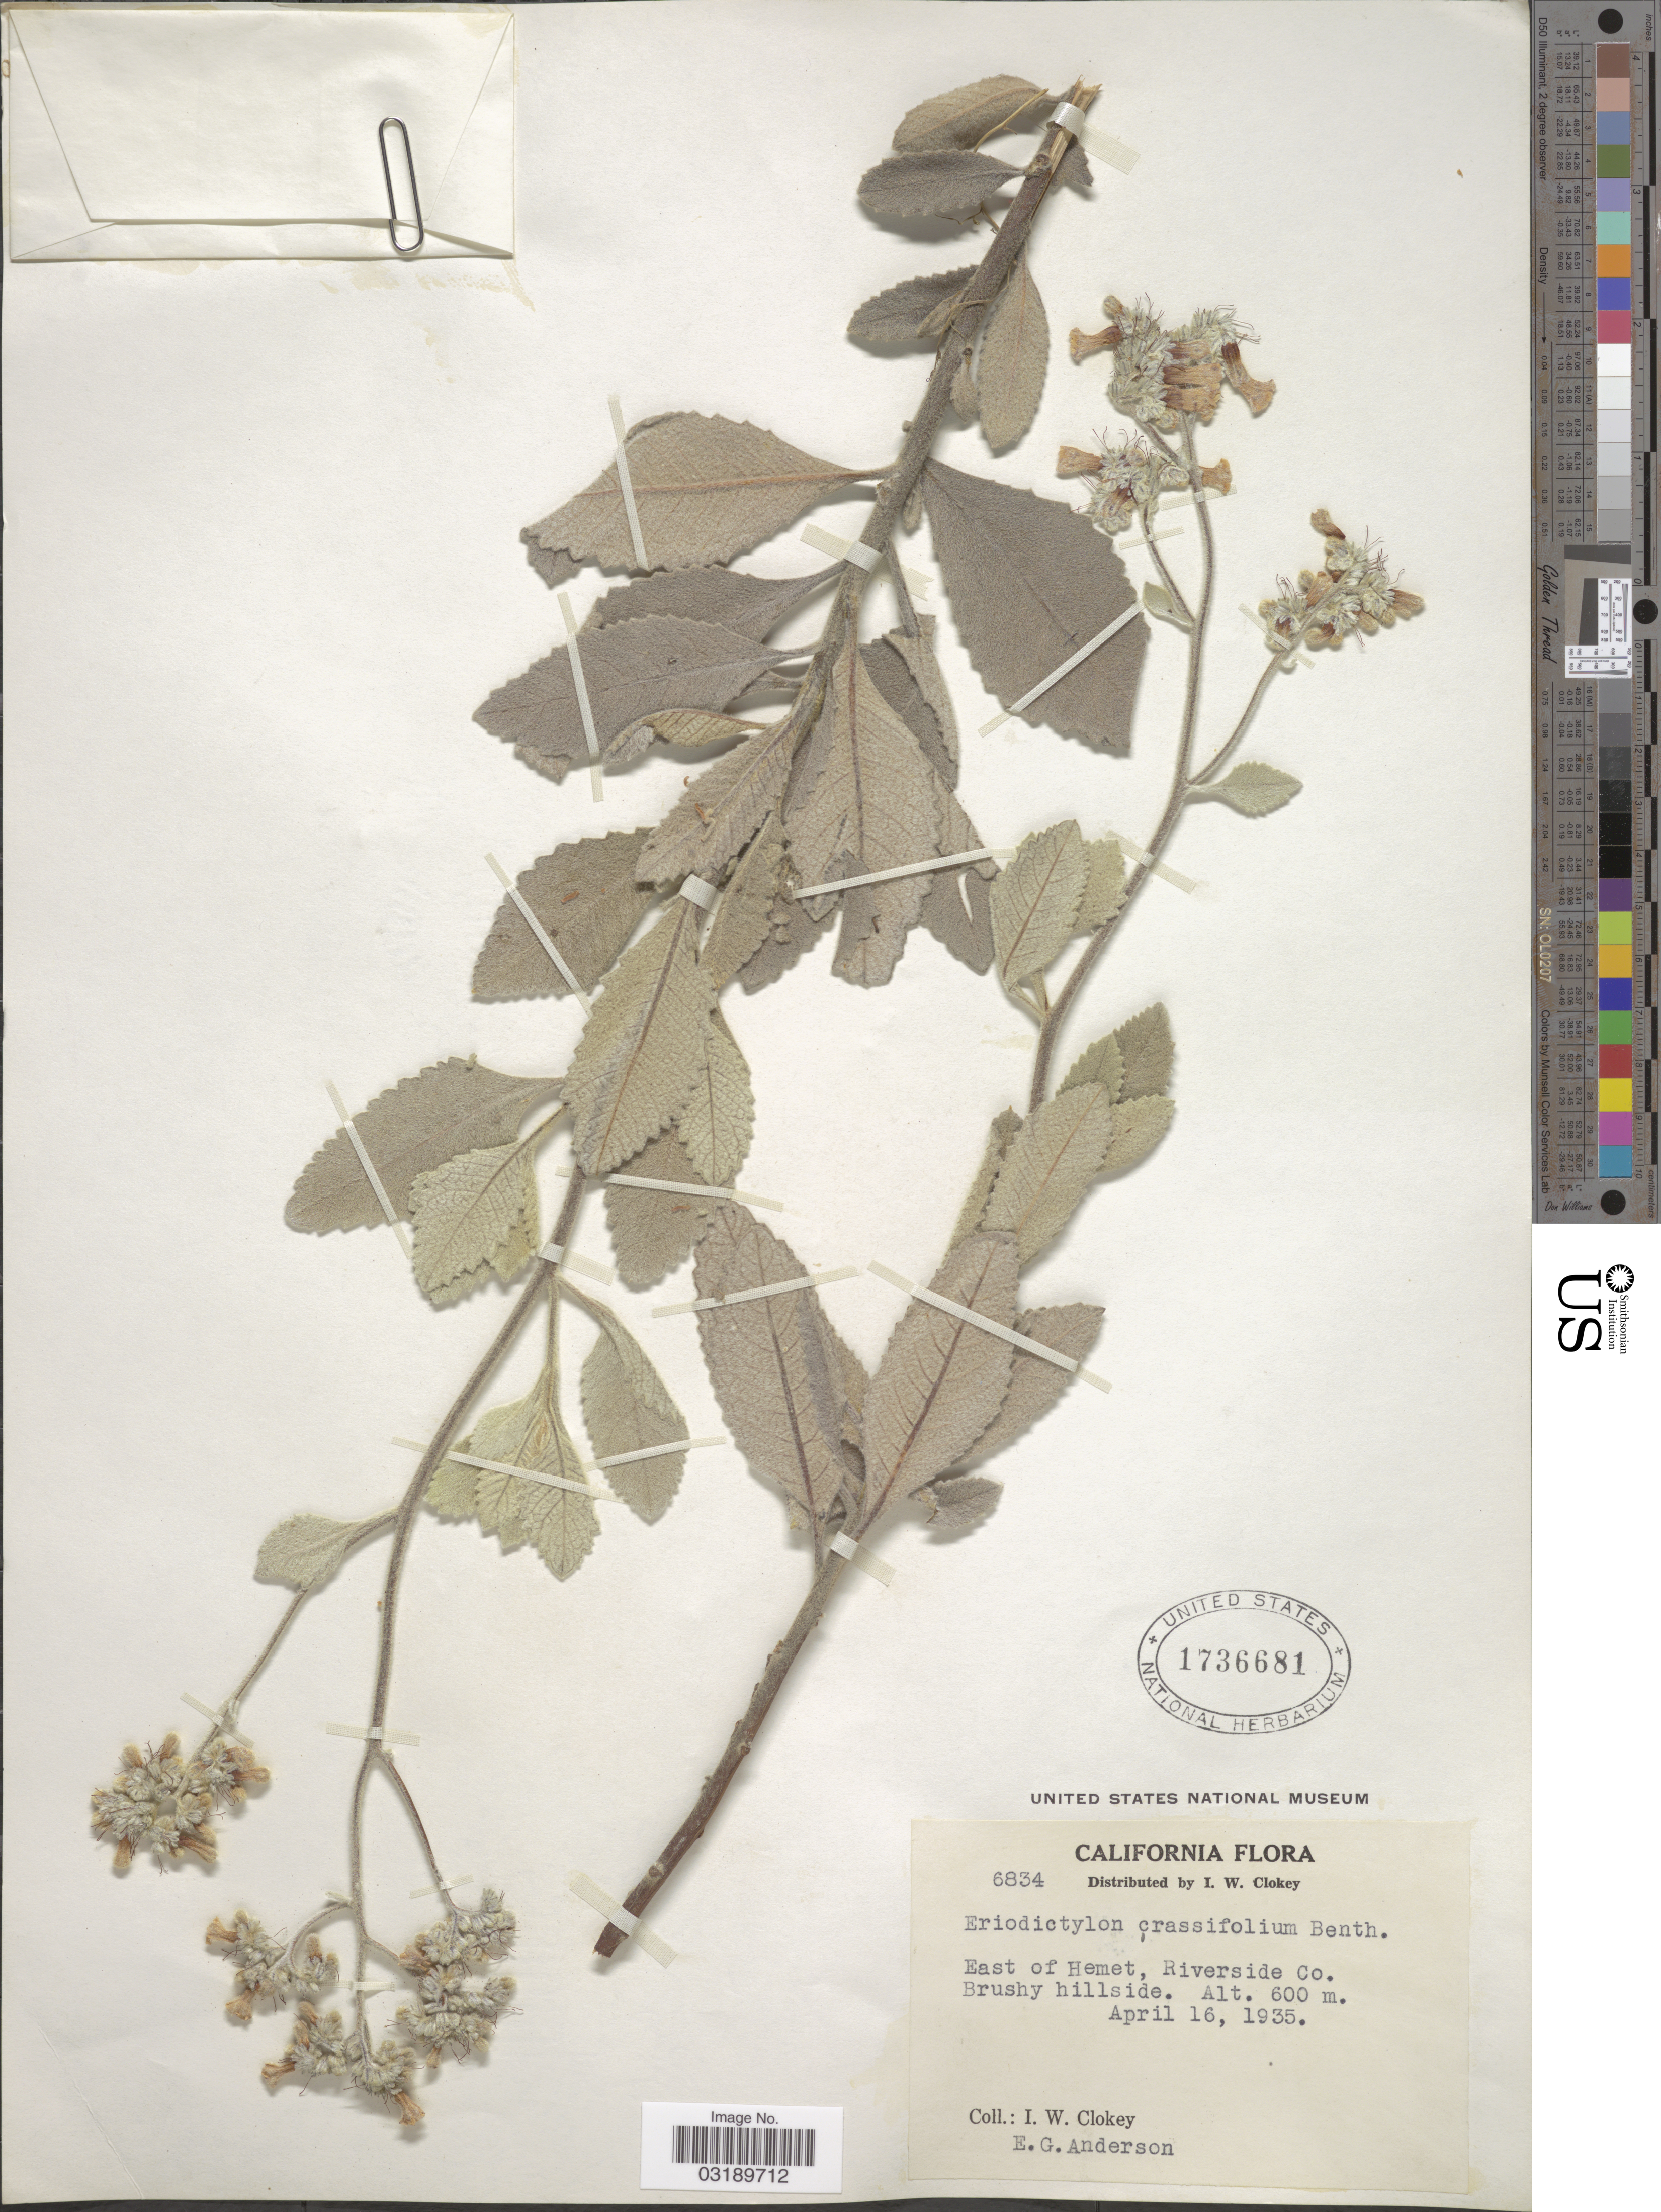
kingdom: Plantae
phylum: Tracheophyta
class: Magnoliopsida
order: Boraginales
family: Namaceae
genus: Eriodictyon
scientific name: Eriodictyon crassifolium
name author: Benth.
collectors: I. W. Clokey & E. G. Anderson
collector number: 6834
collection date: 1935-04-16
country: United States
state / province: California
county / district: Riverside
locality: East of Hemet, Riverside Co.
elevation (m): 600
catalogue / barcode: US 1736681